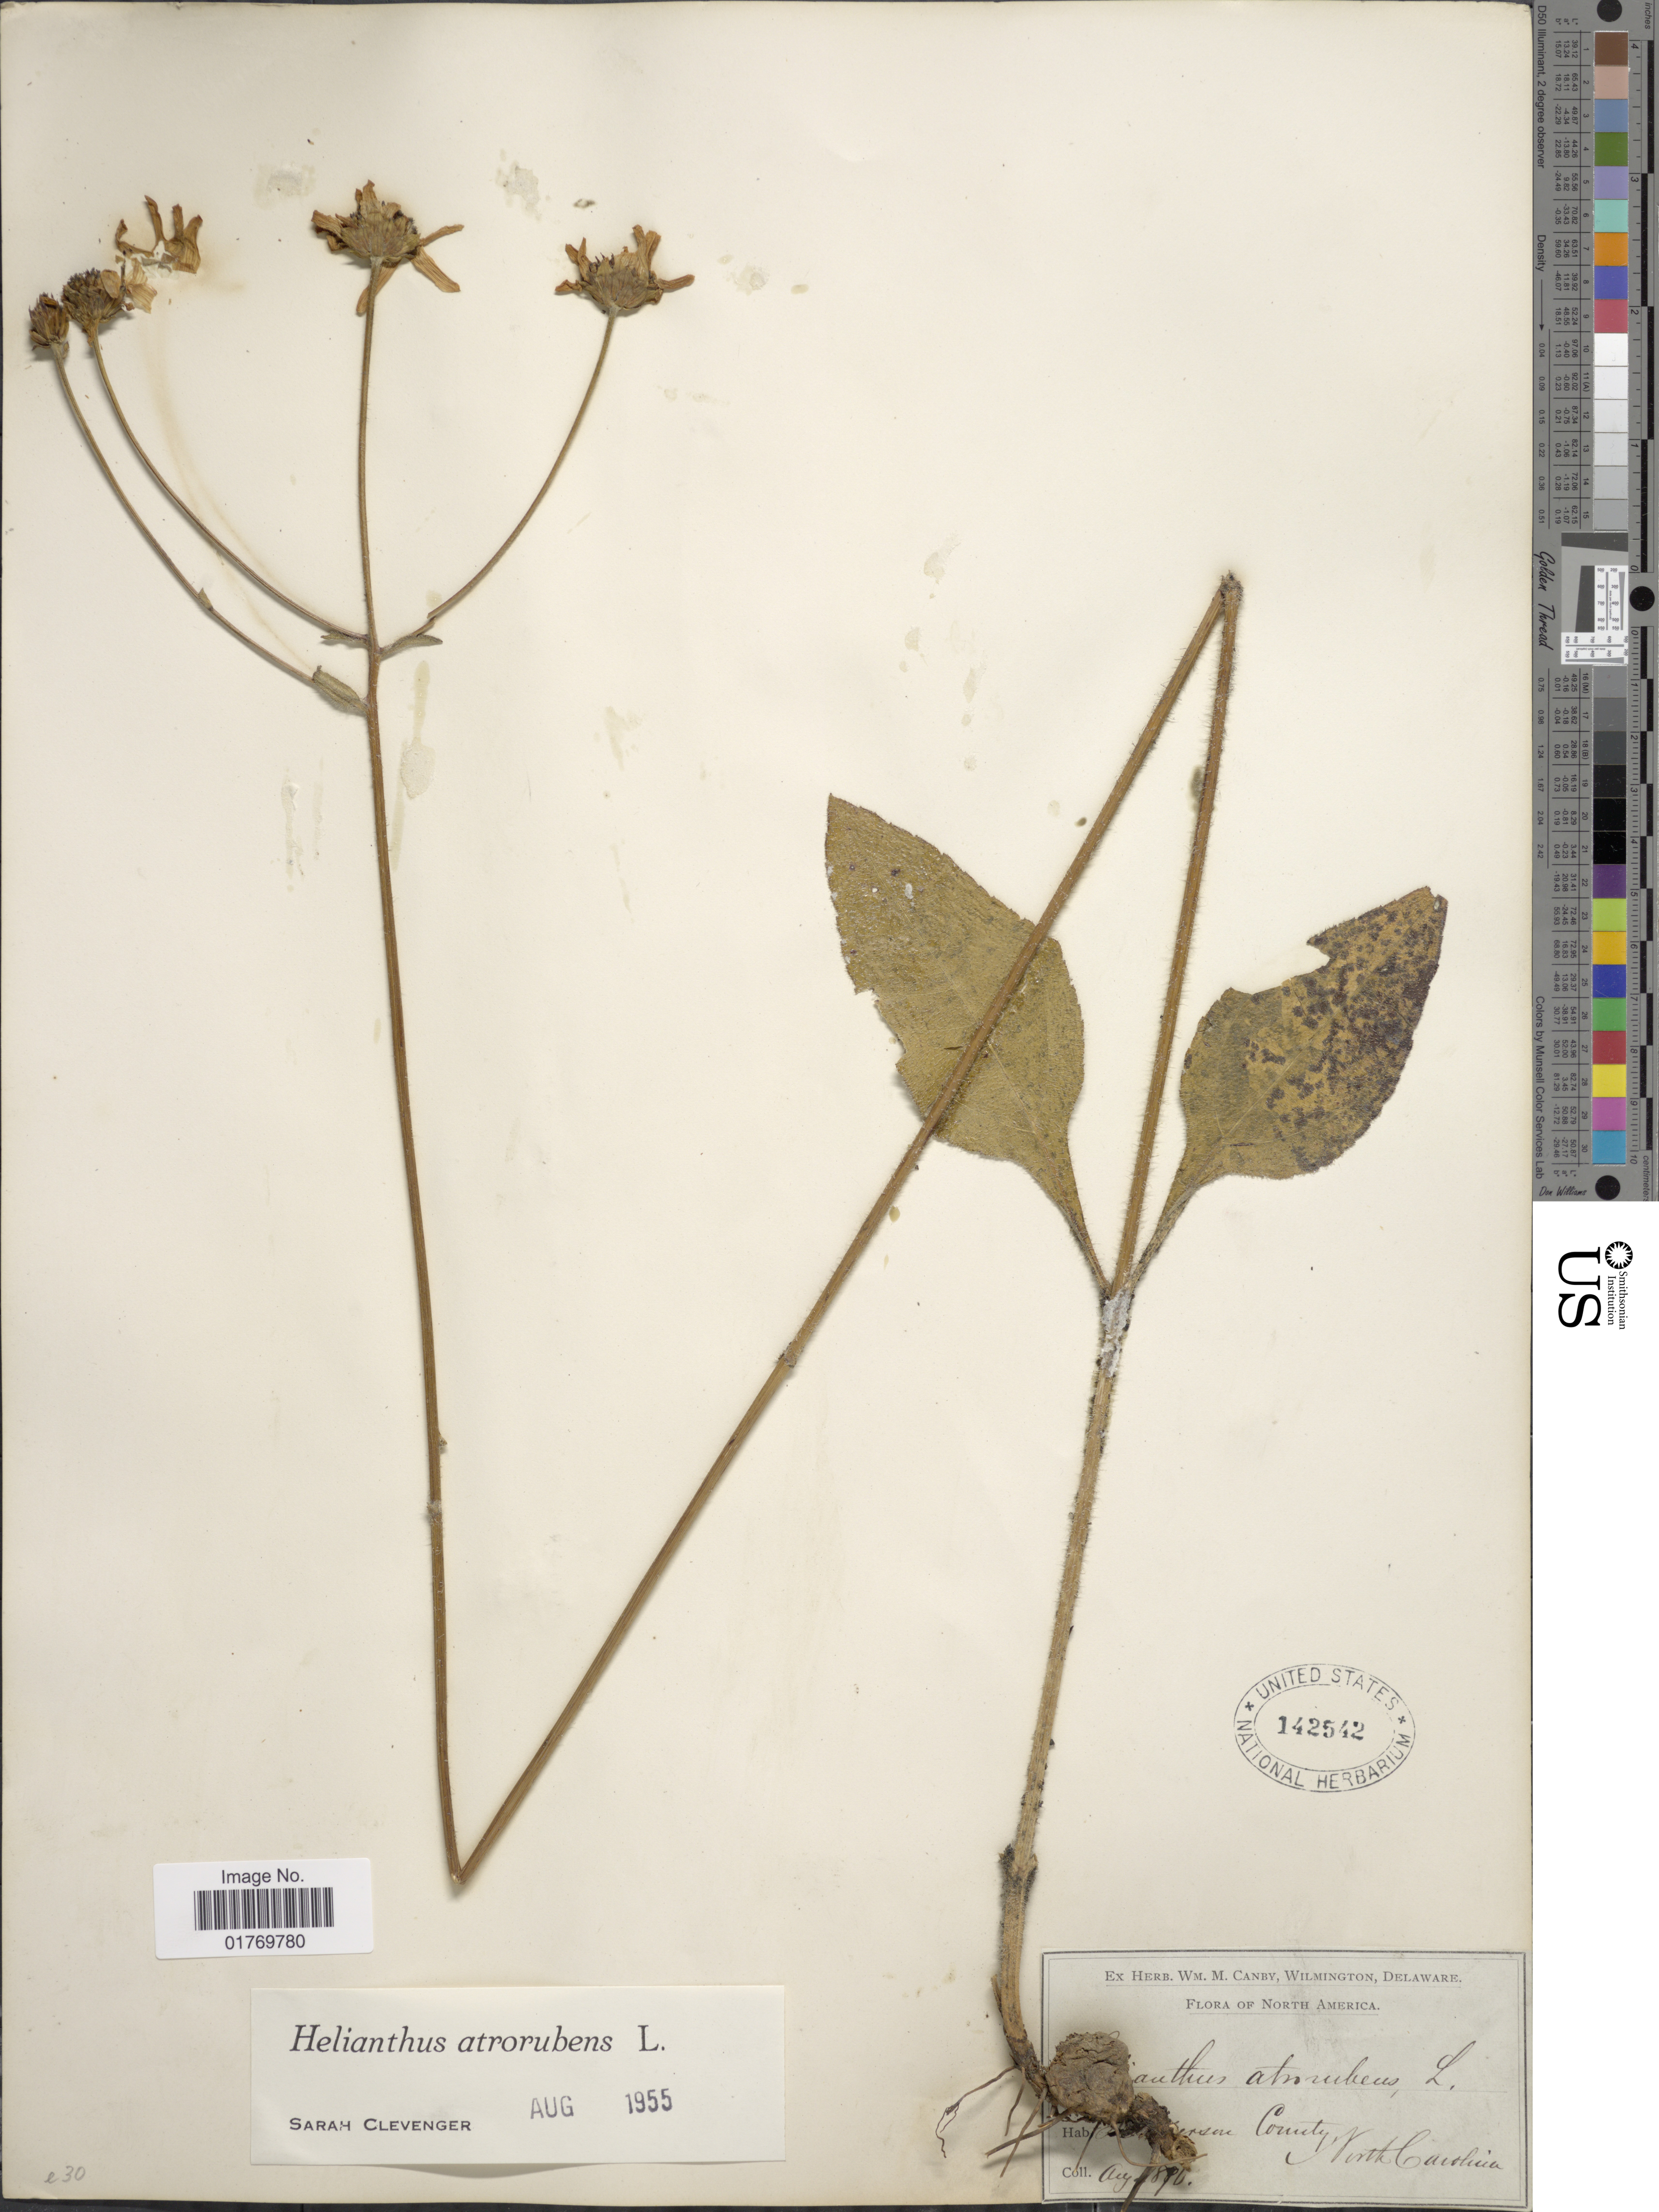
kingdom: Plantae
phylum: Tracheophyta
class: Magnoliopsida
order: Asterales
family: Asteraceae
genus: Helianthus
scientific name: Helianthus atrorubens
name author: L.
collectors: ex herb. W.M. Canby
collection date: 1896-08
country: United States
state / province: North Carolina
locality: [illegible text] County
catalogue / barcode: US 142542